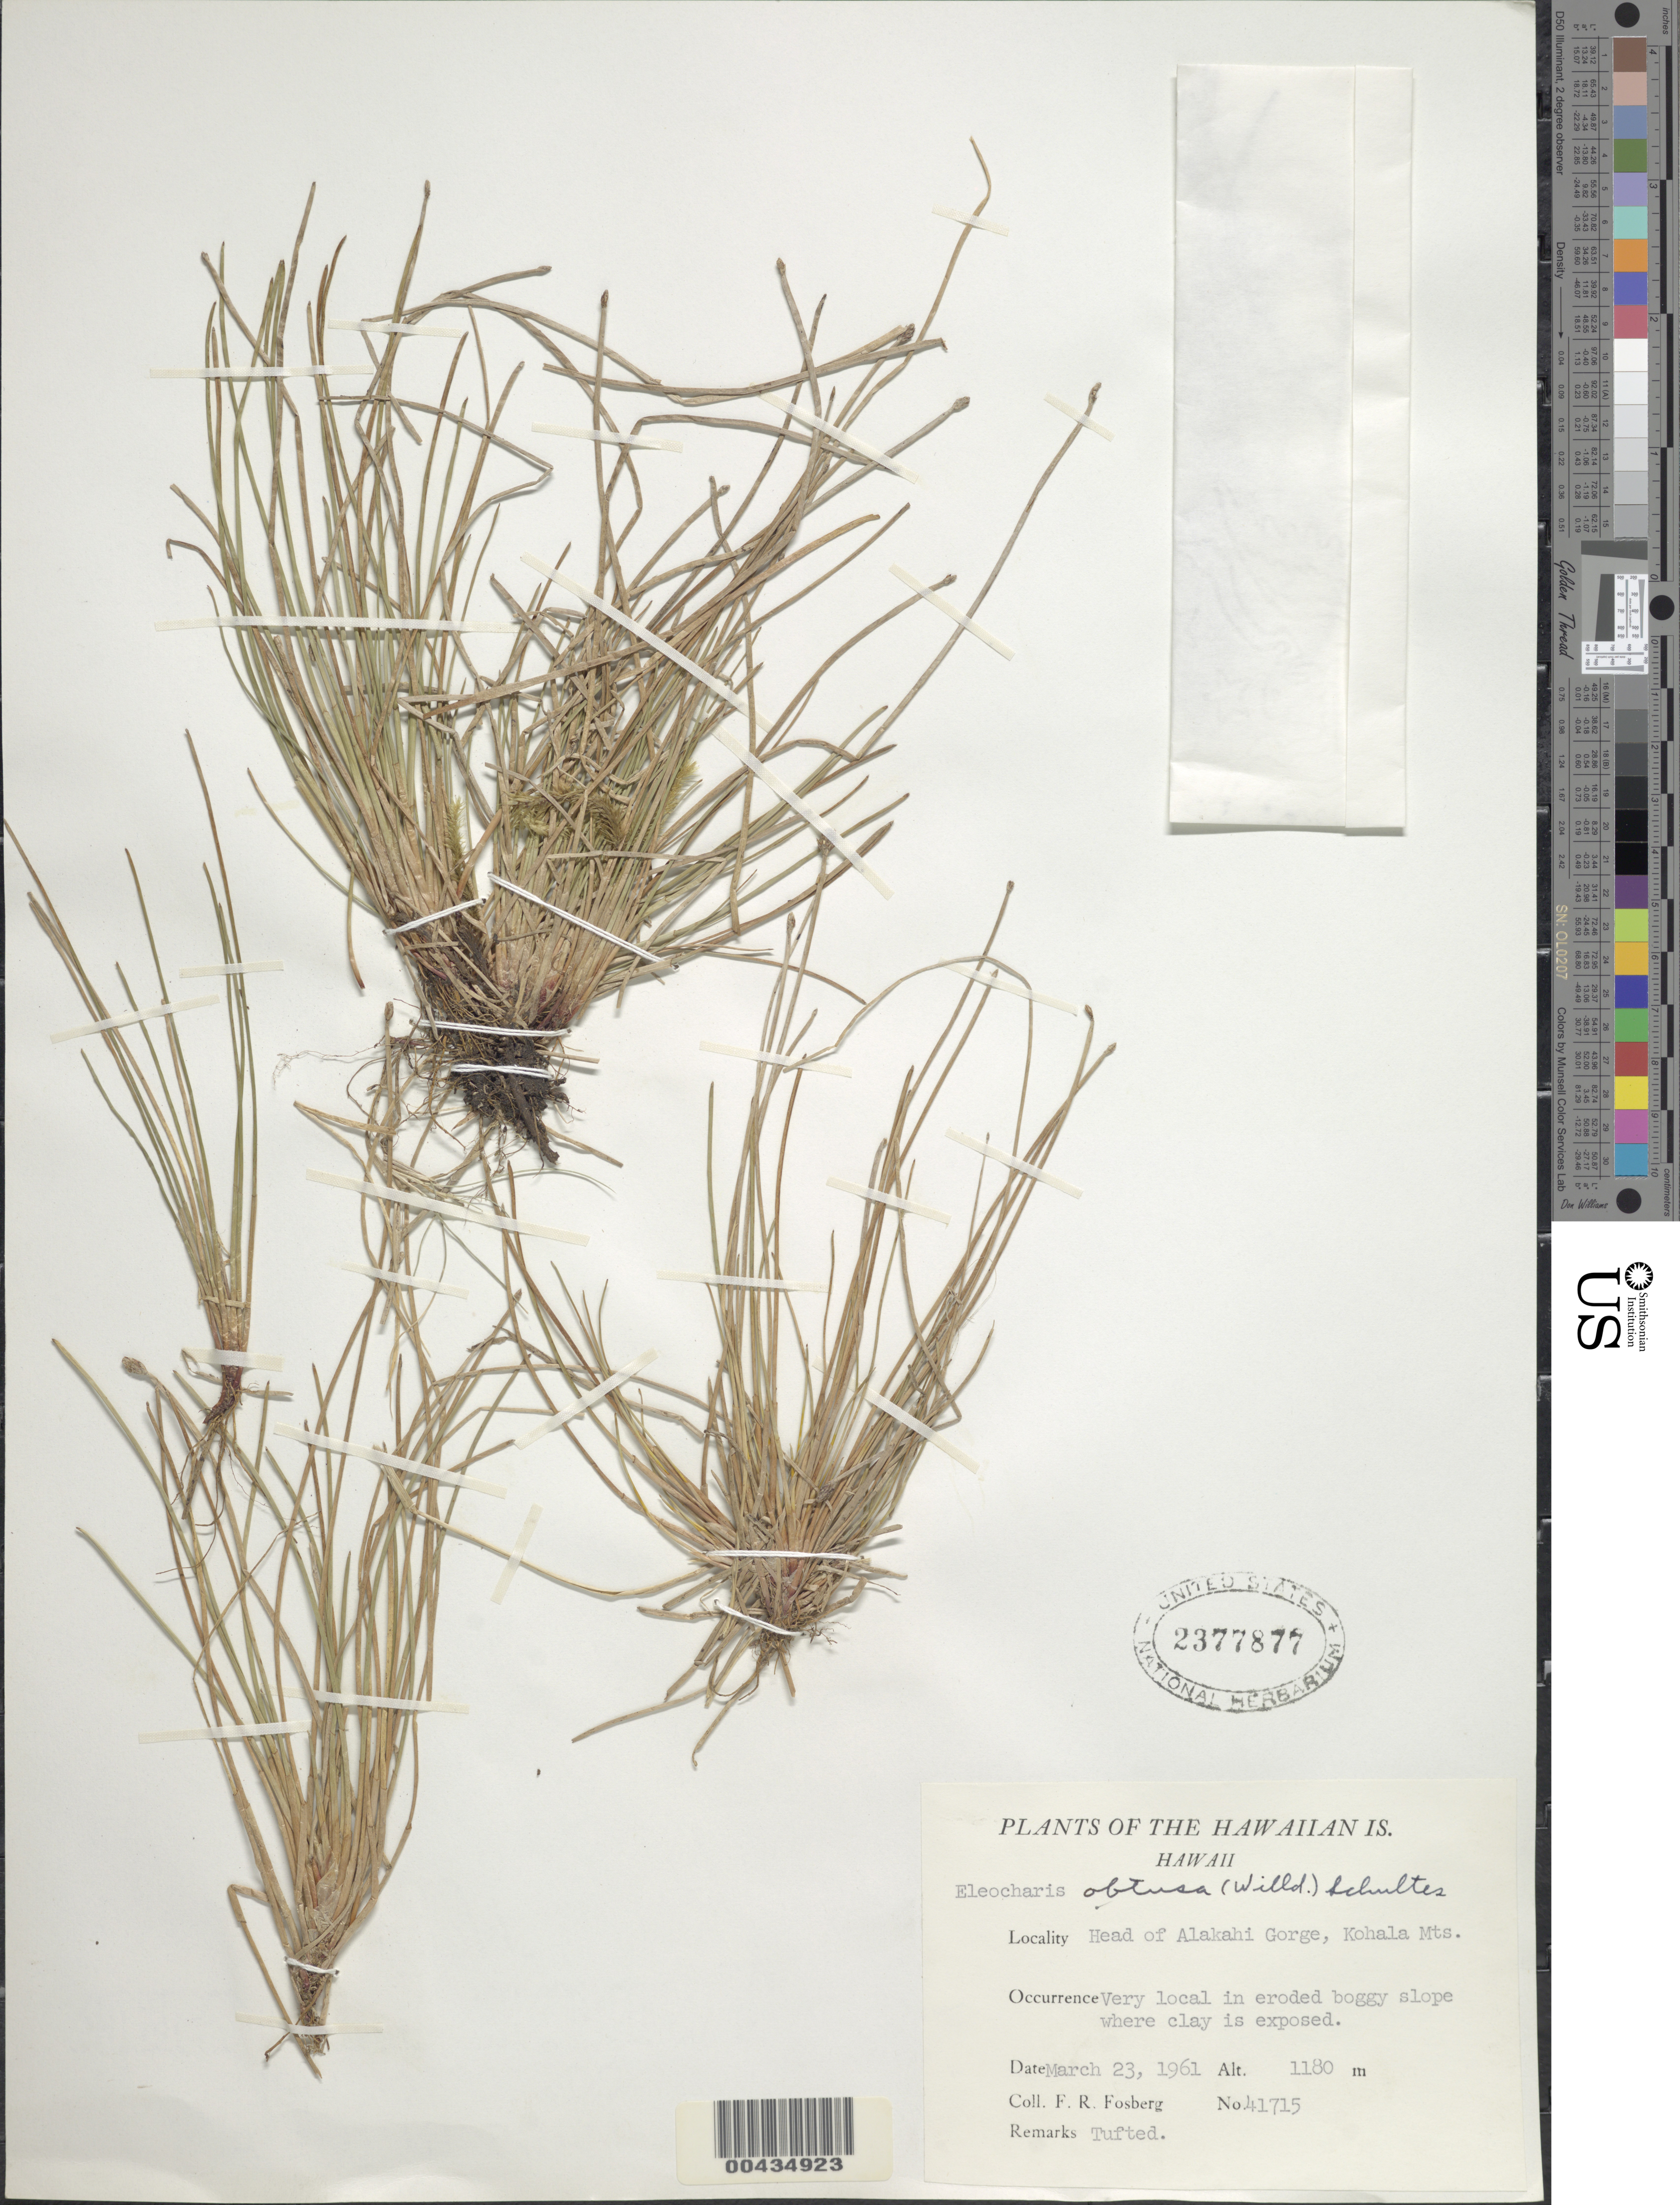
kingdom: Plantae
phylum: Tracheophyta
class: Liliopsida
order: Poales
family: Cyperaceae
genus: Eleocharis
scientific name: Eleocharis obtusa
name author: (Willd.) Schult.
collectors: F. R. Fosberg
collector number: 41715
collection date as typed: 23 Mar 1961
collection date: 1961-03-23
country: United States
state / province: Hawaii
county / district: Hawaii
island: Hawaii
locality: Head of Alakahi Gorge, Kohala Mts.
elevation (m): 1180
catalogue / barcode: US 2377877